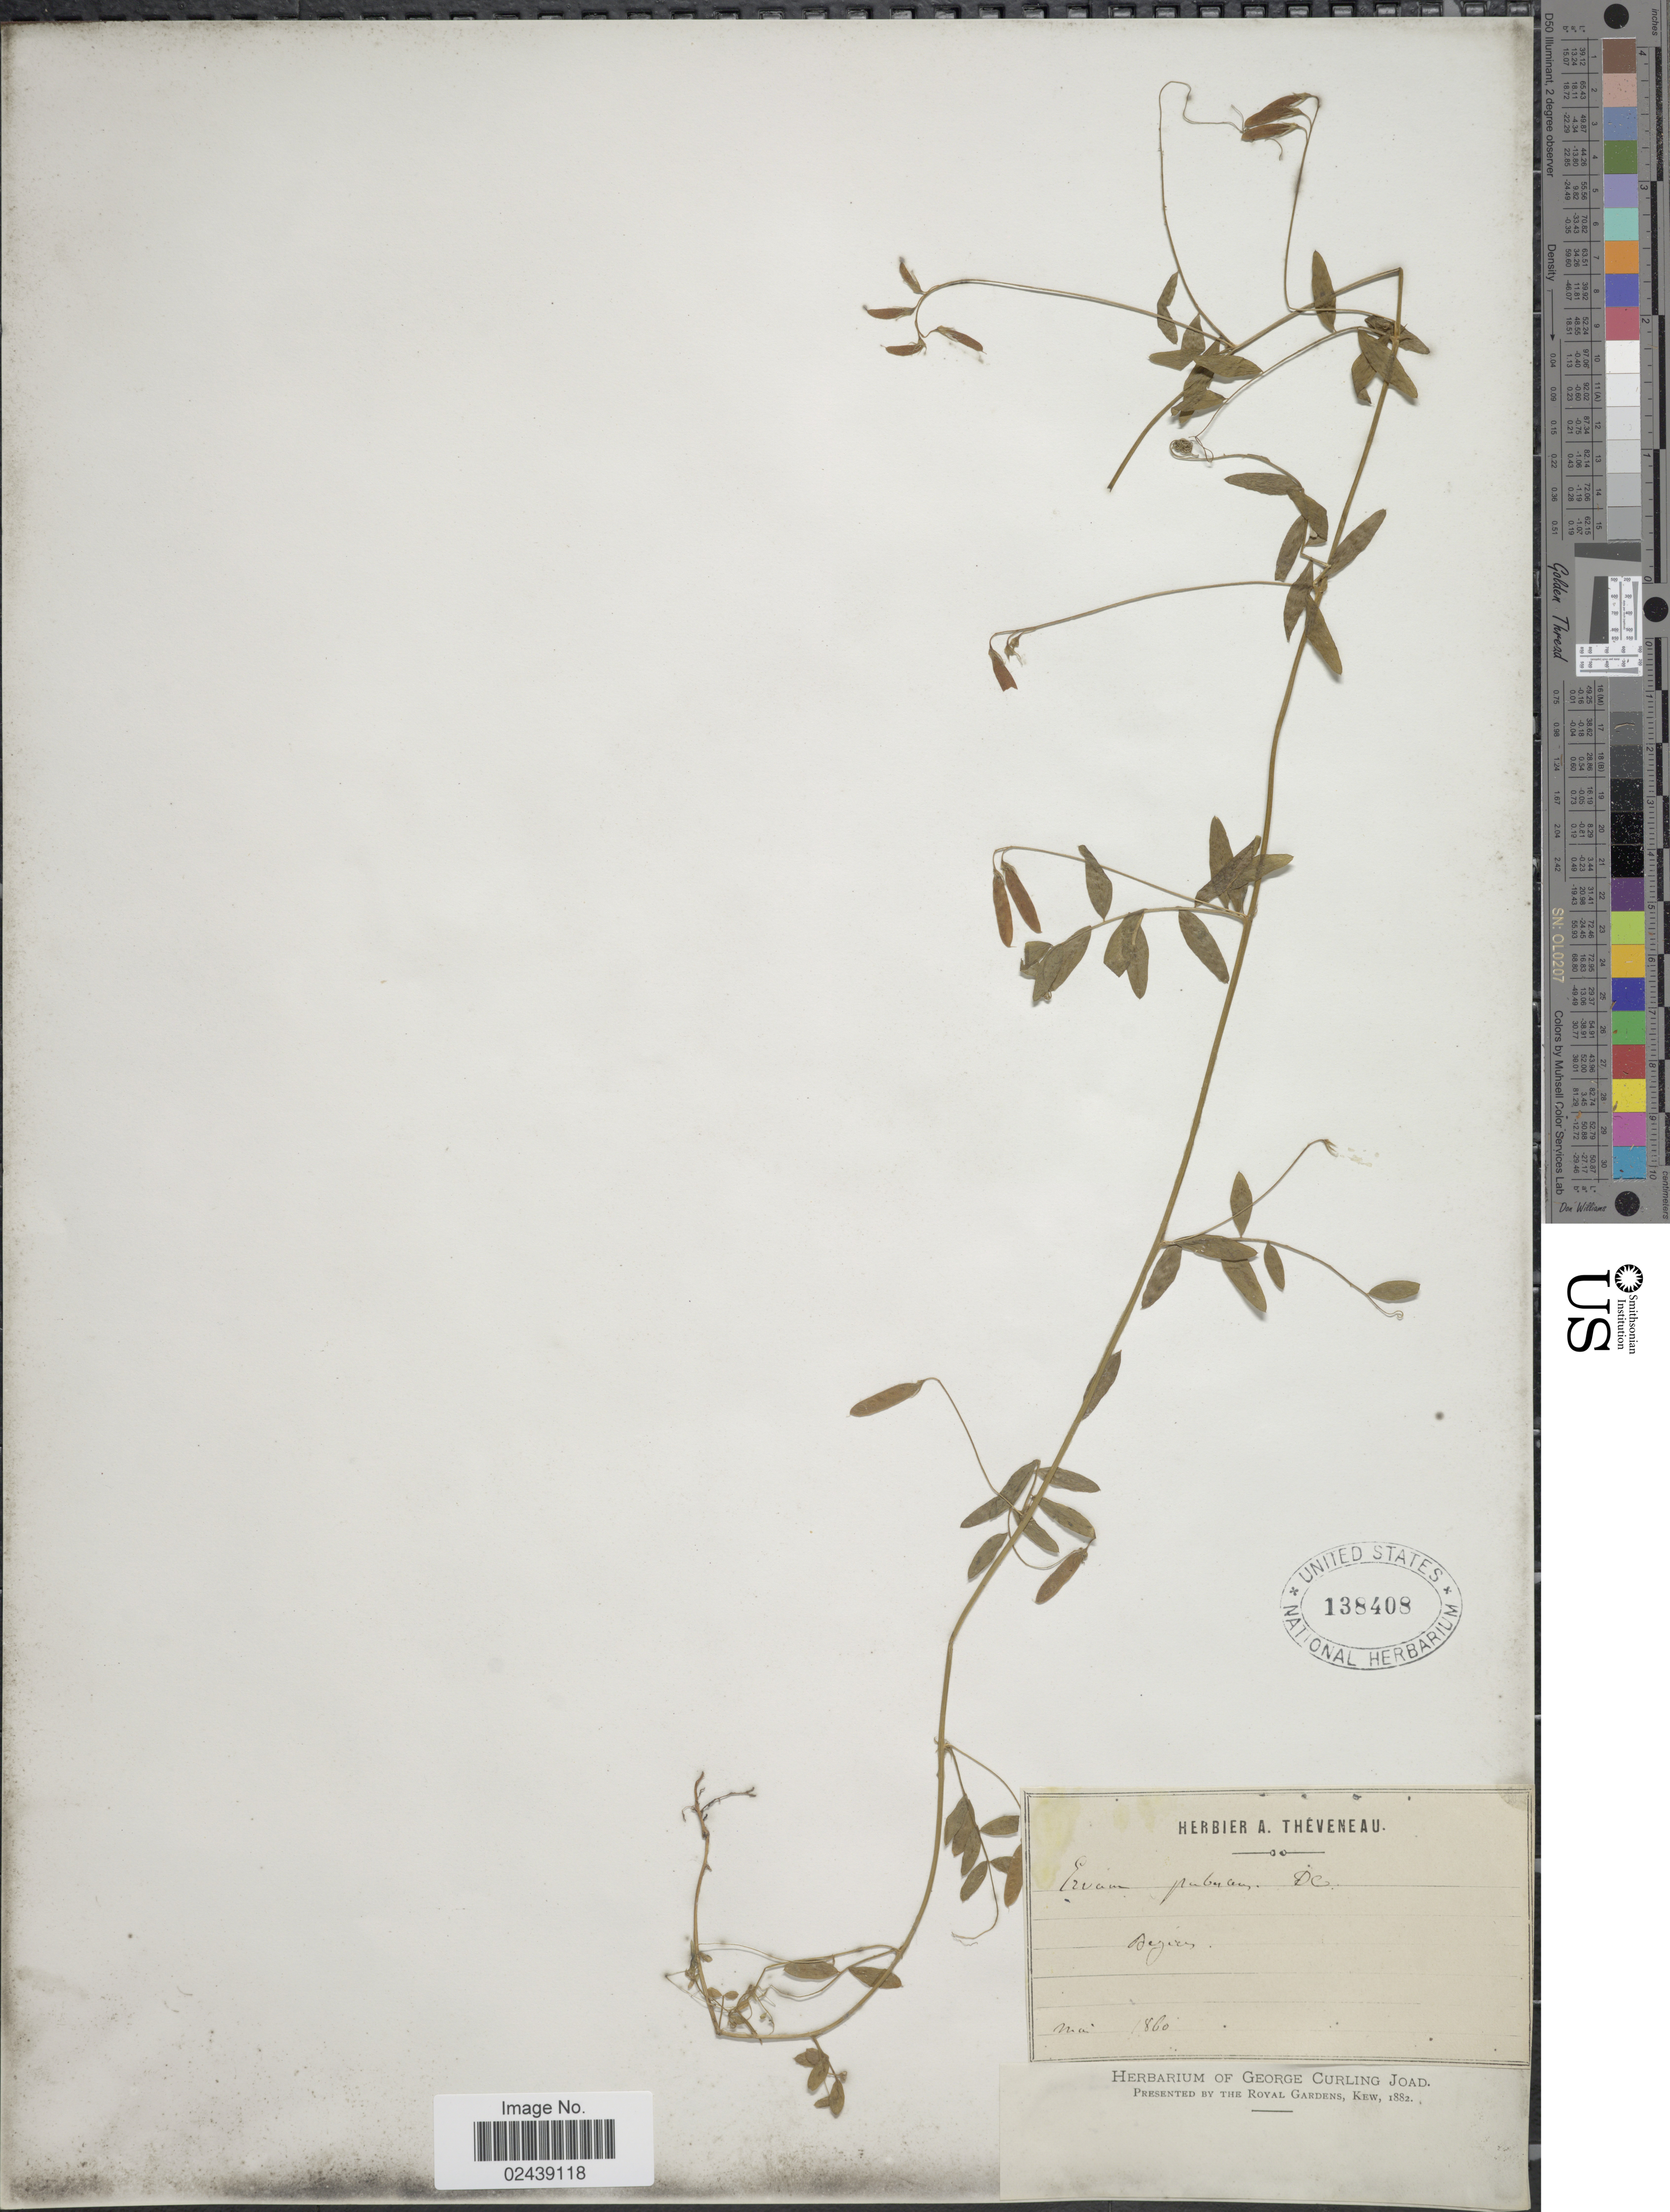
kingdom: Plantae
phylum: Tracheophyta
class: Magnoliopsida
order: Fabales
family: Fabaceae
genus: Vicia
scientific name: Vicia pubescens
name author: (DC.) Link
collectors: ex herb. A. Theveneau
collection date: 1860-05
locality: Deyires [interpreted]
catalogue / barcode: US 138408